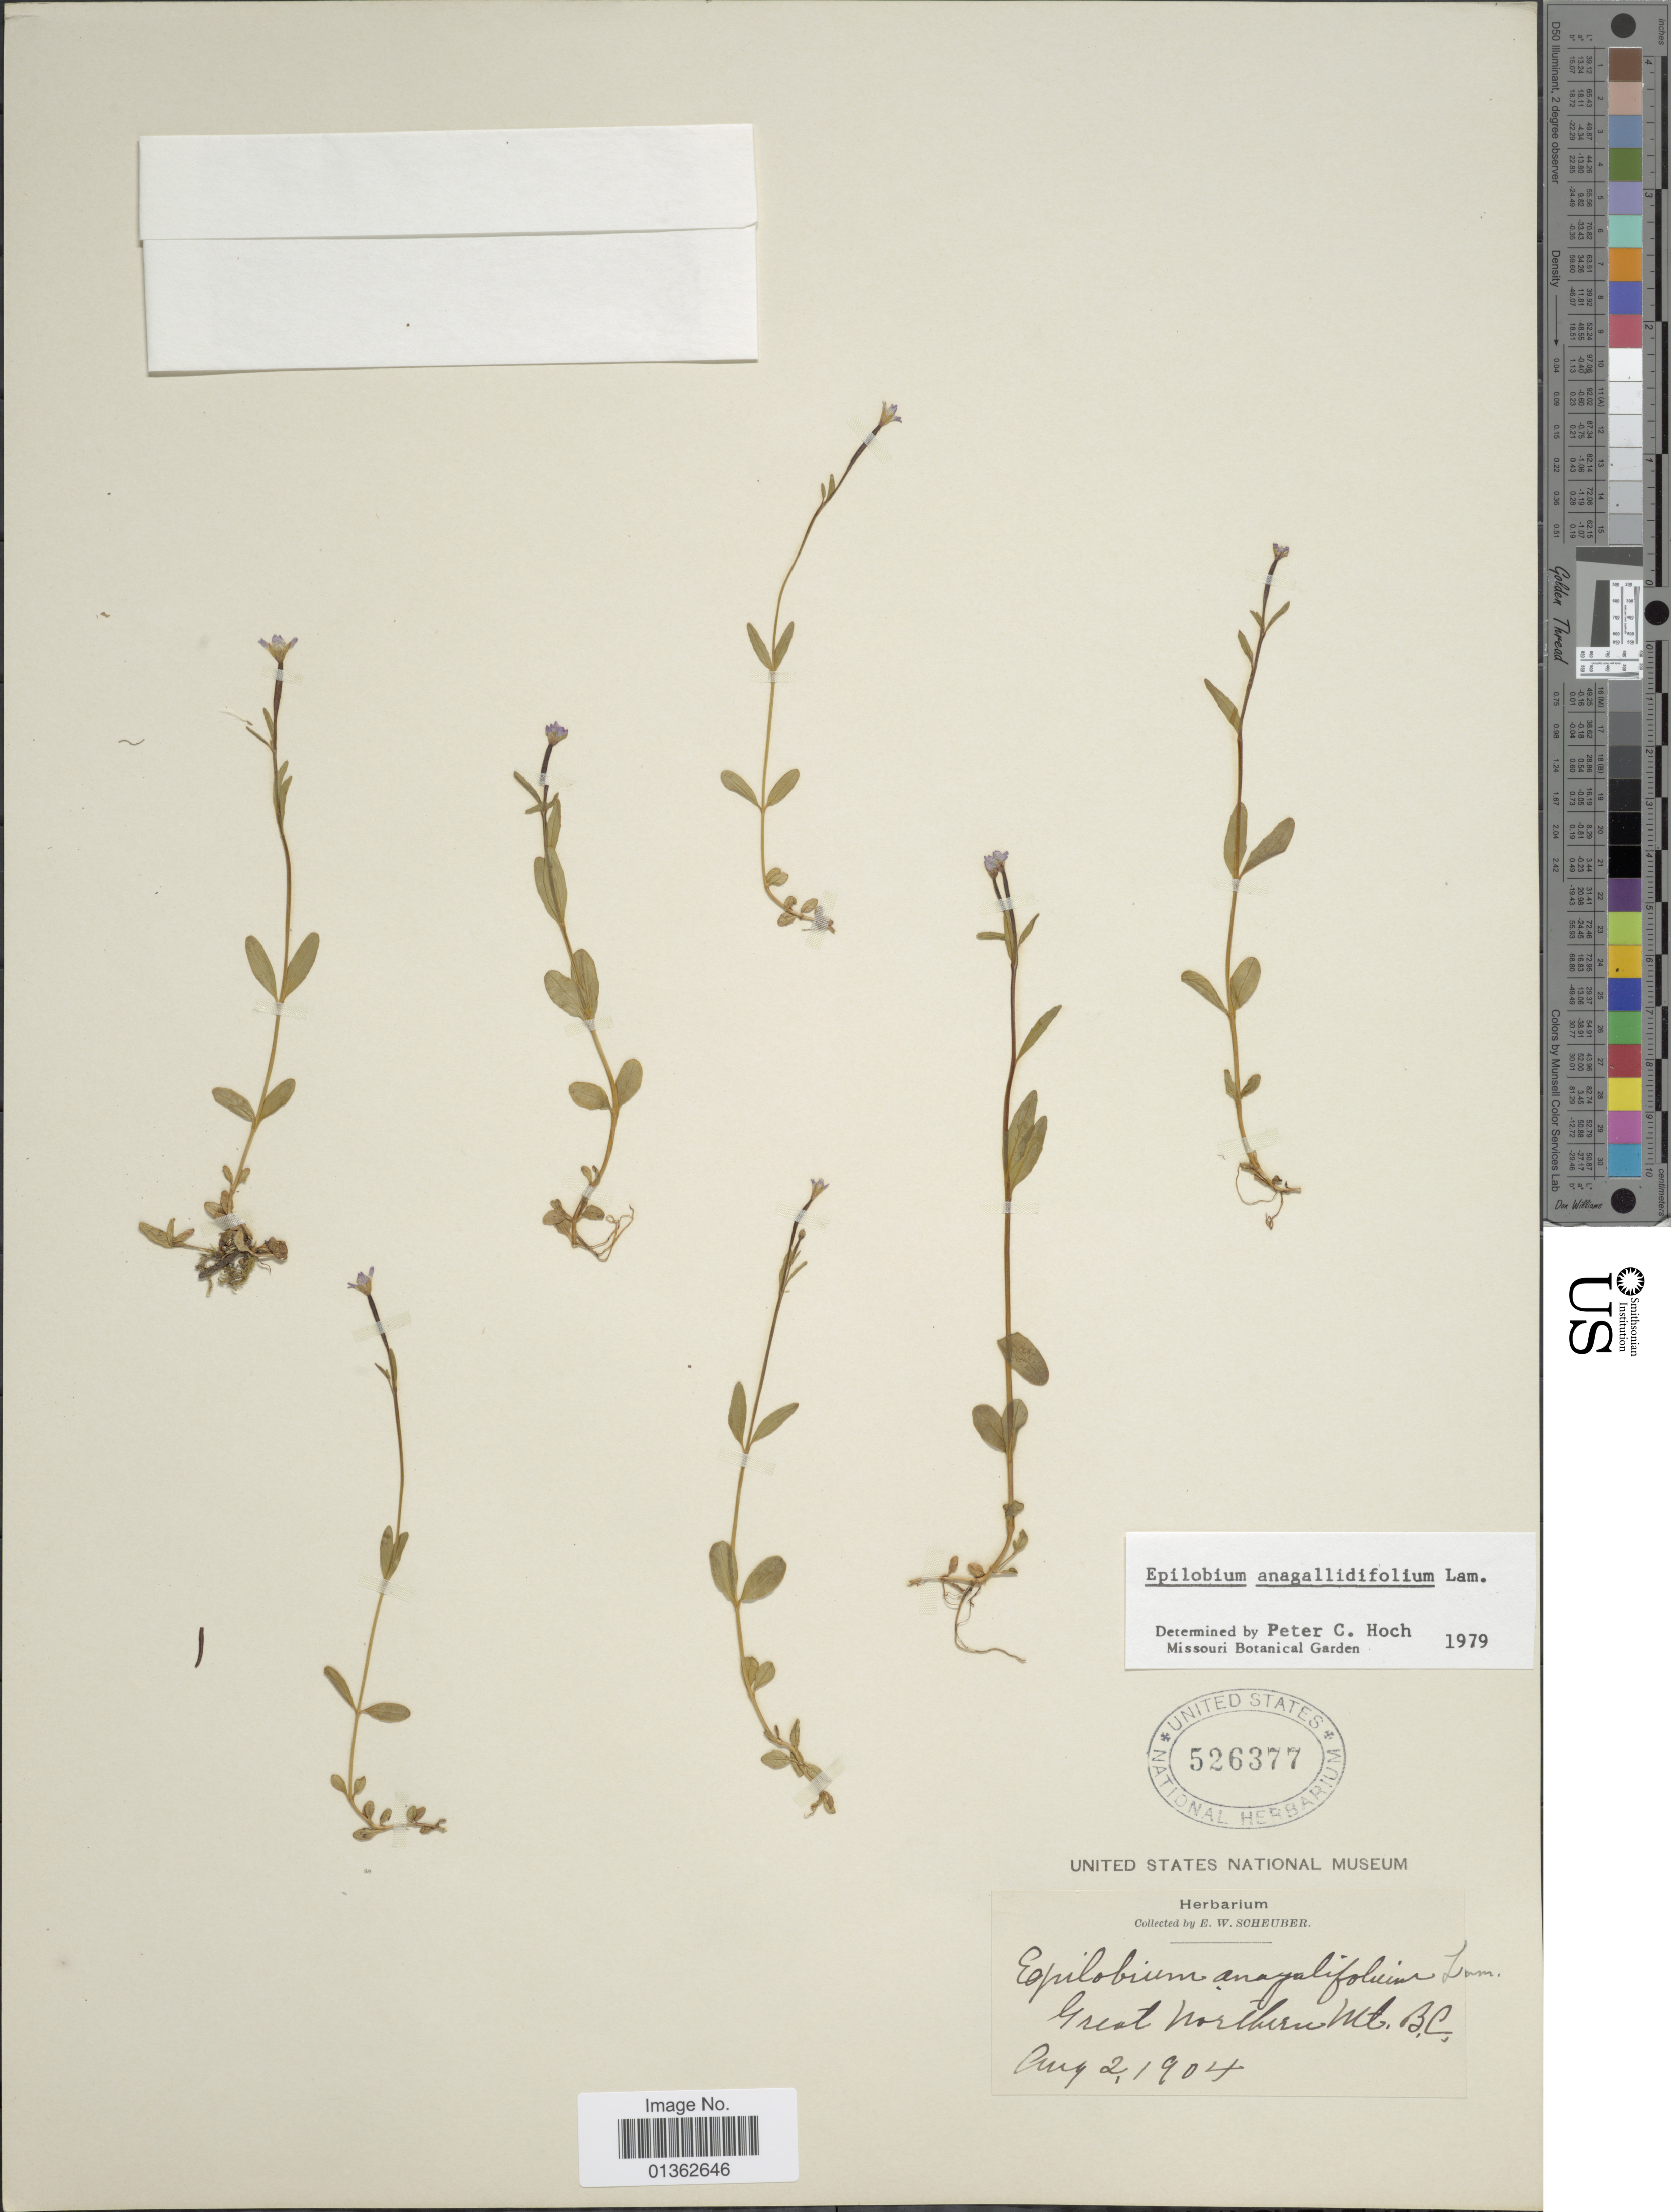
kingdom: Plantae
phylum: Tracheophyta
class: Magnoliopsida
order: Myrtales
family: Onagraceae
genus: Epilobium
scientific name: Epilobium anagallidifolium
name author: Lam.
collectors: E. Scheuber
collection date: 1904-08-02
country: Canada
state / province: British Columbia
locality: Great Northern Mt.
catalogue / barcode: US 526377